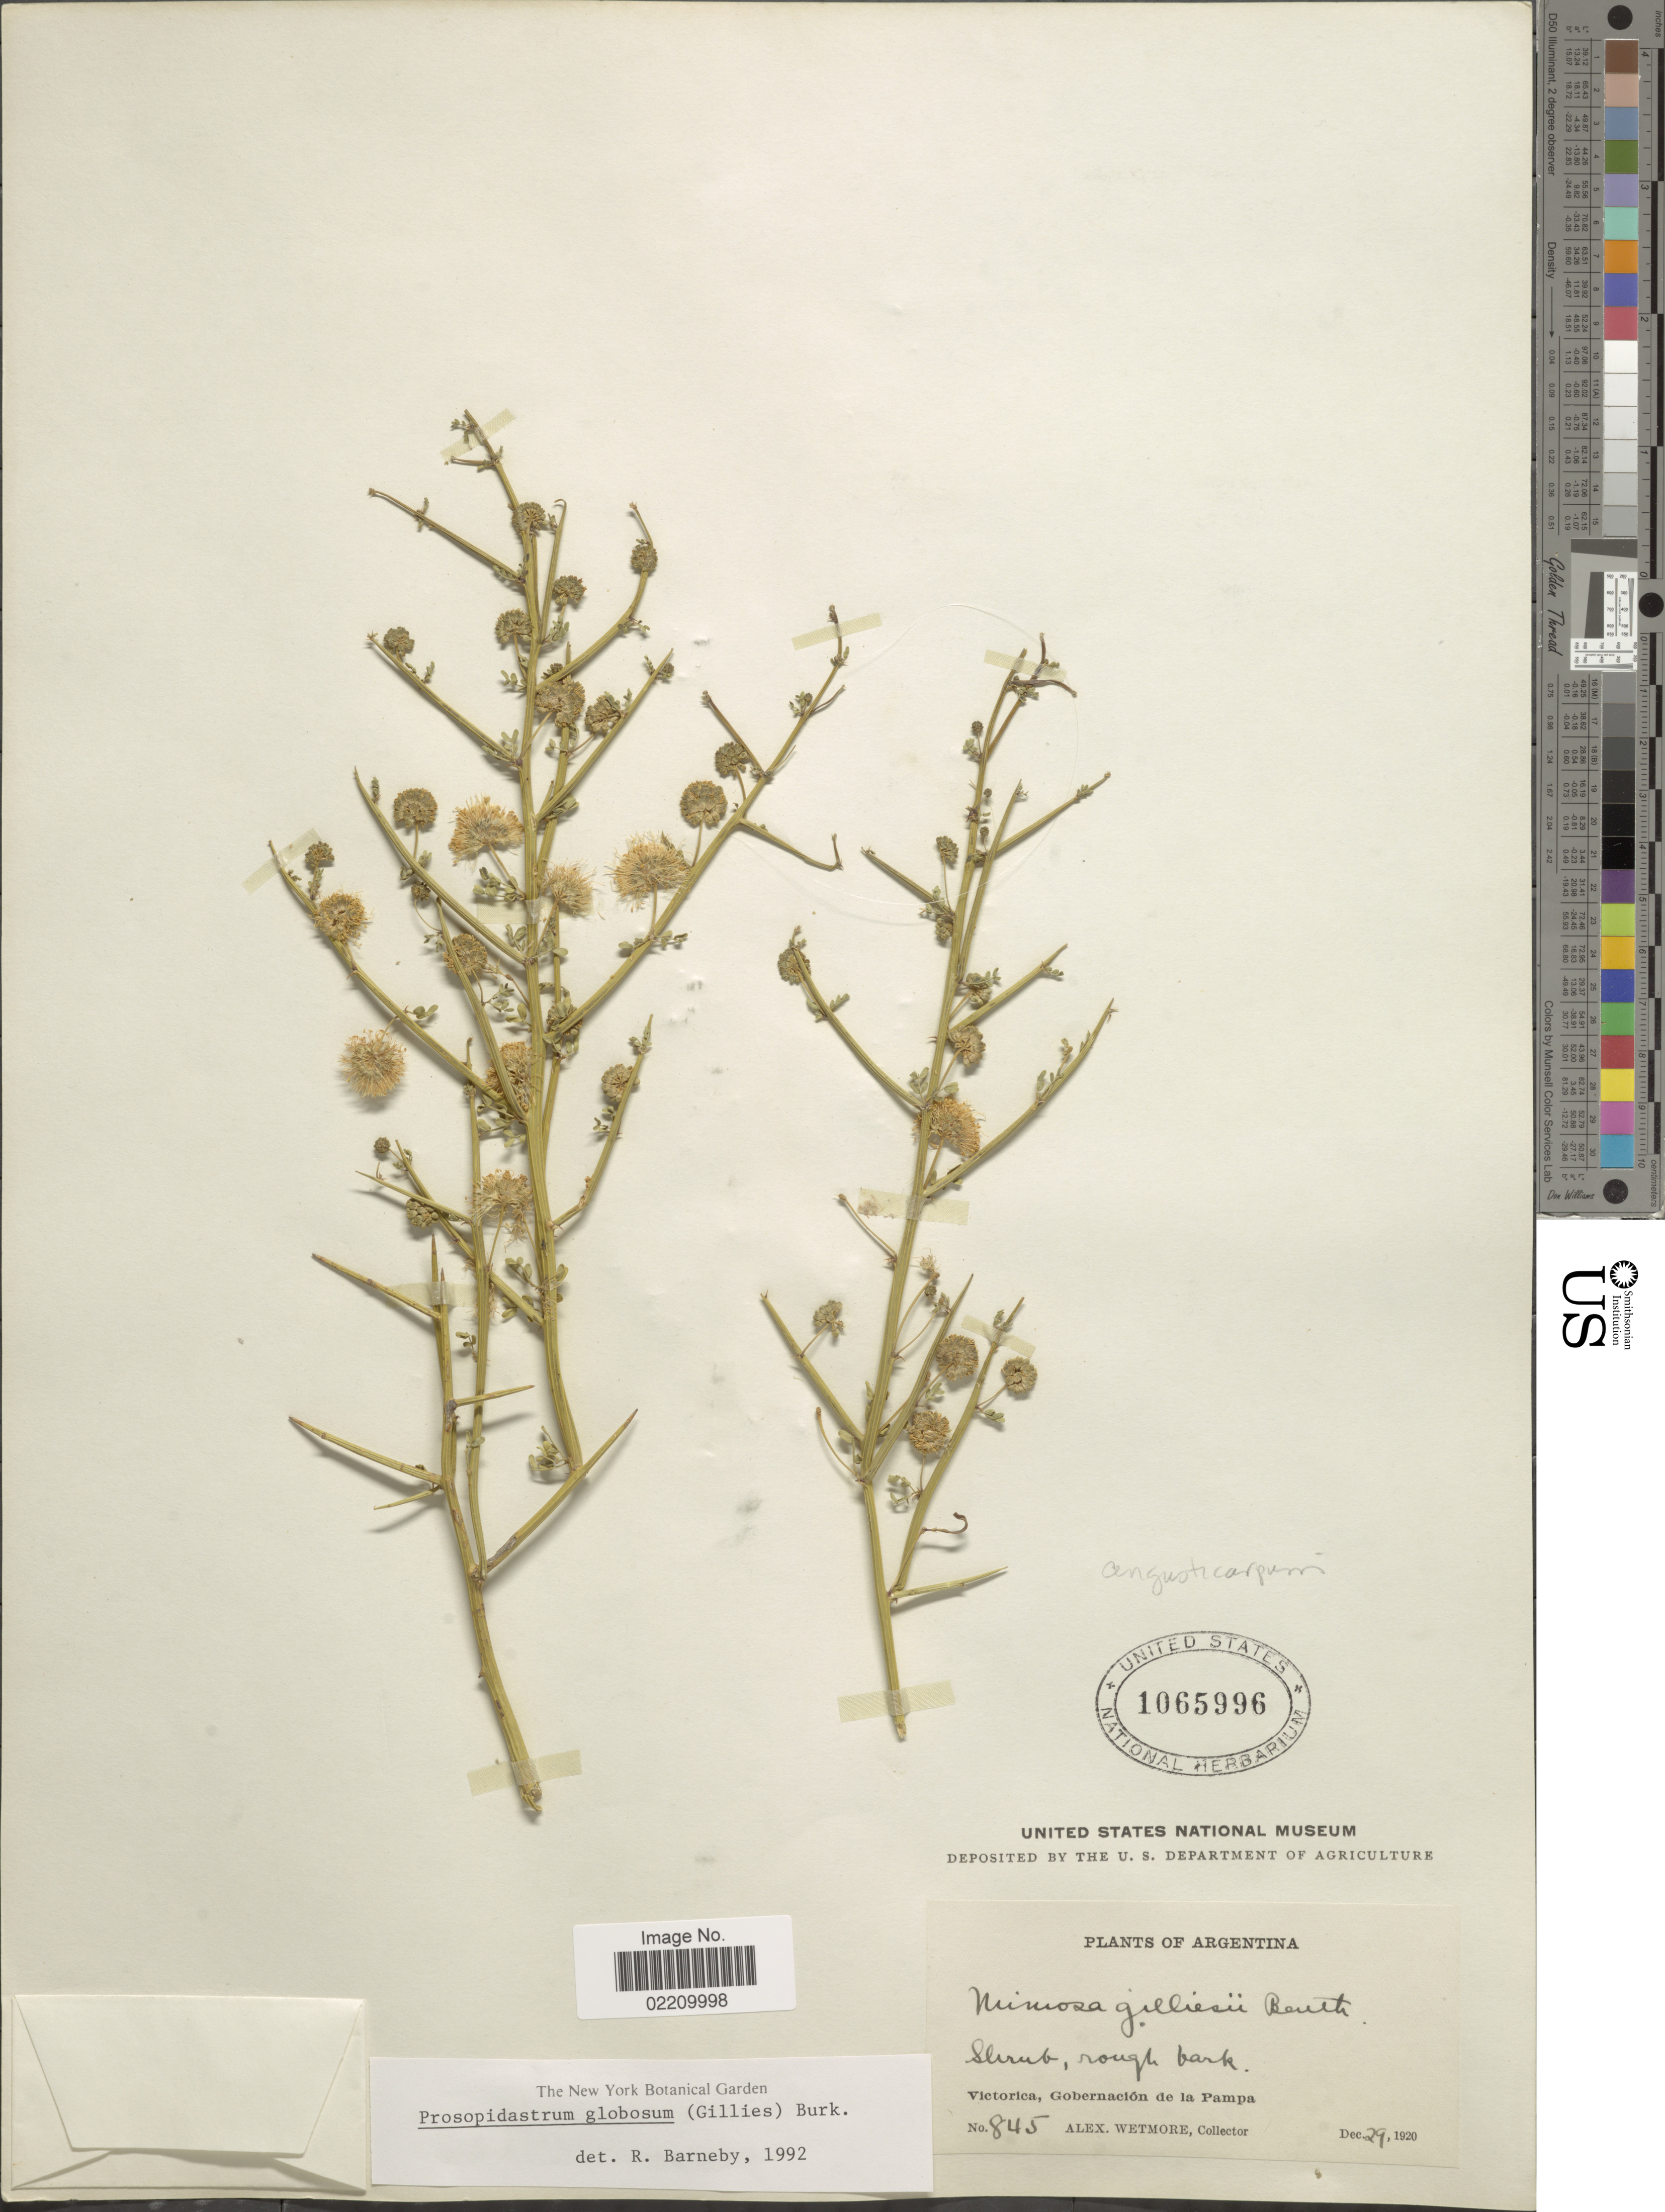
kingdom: Plantae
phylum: Tracheophyta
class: Magnoliopsida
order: Fabales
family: Fabaceae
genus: Prosopidastrum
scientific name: Prosopidastrum angusticarpum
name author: R.A. Palacios & Hoc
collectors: A. Wetmore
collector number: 845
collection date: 1920-12-29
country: Argentina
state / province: La Pampa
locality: Victoria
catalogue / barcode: US 1065996